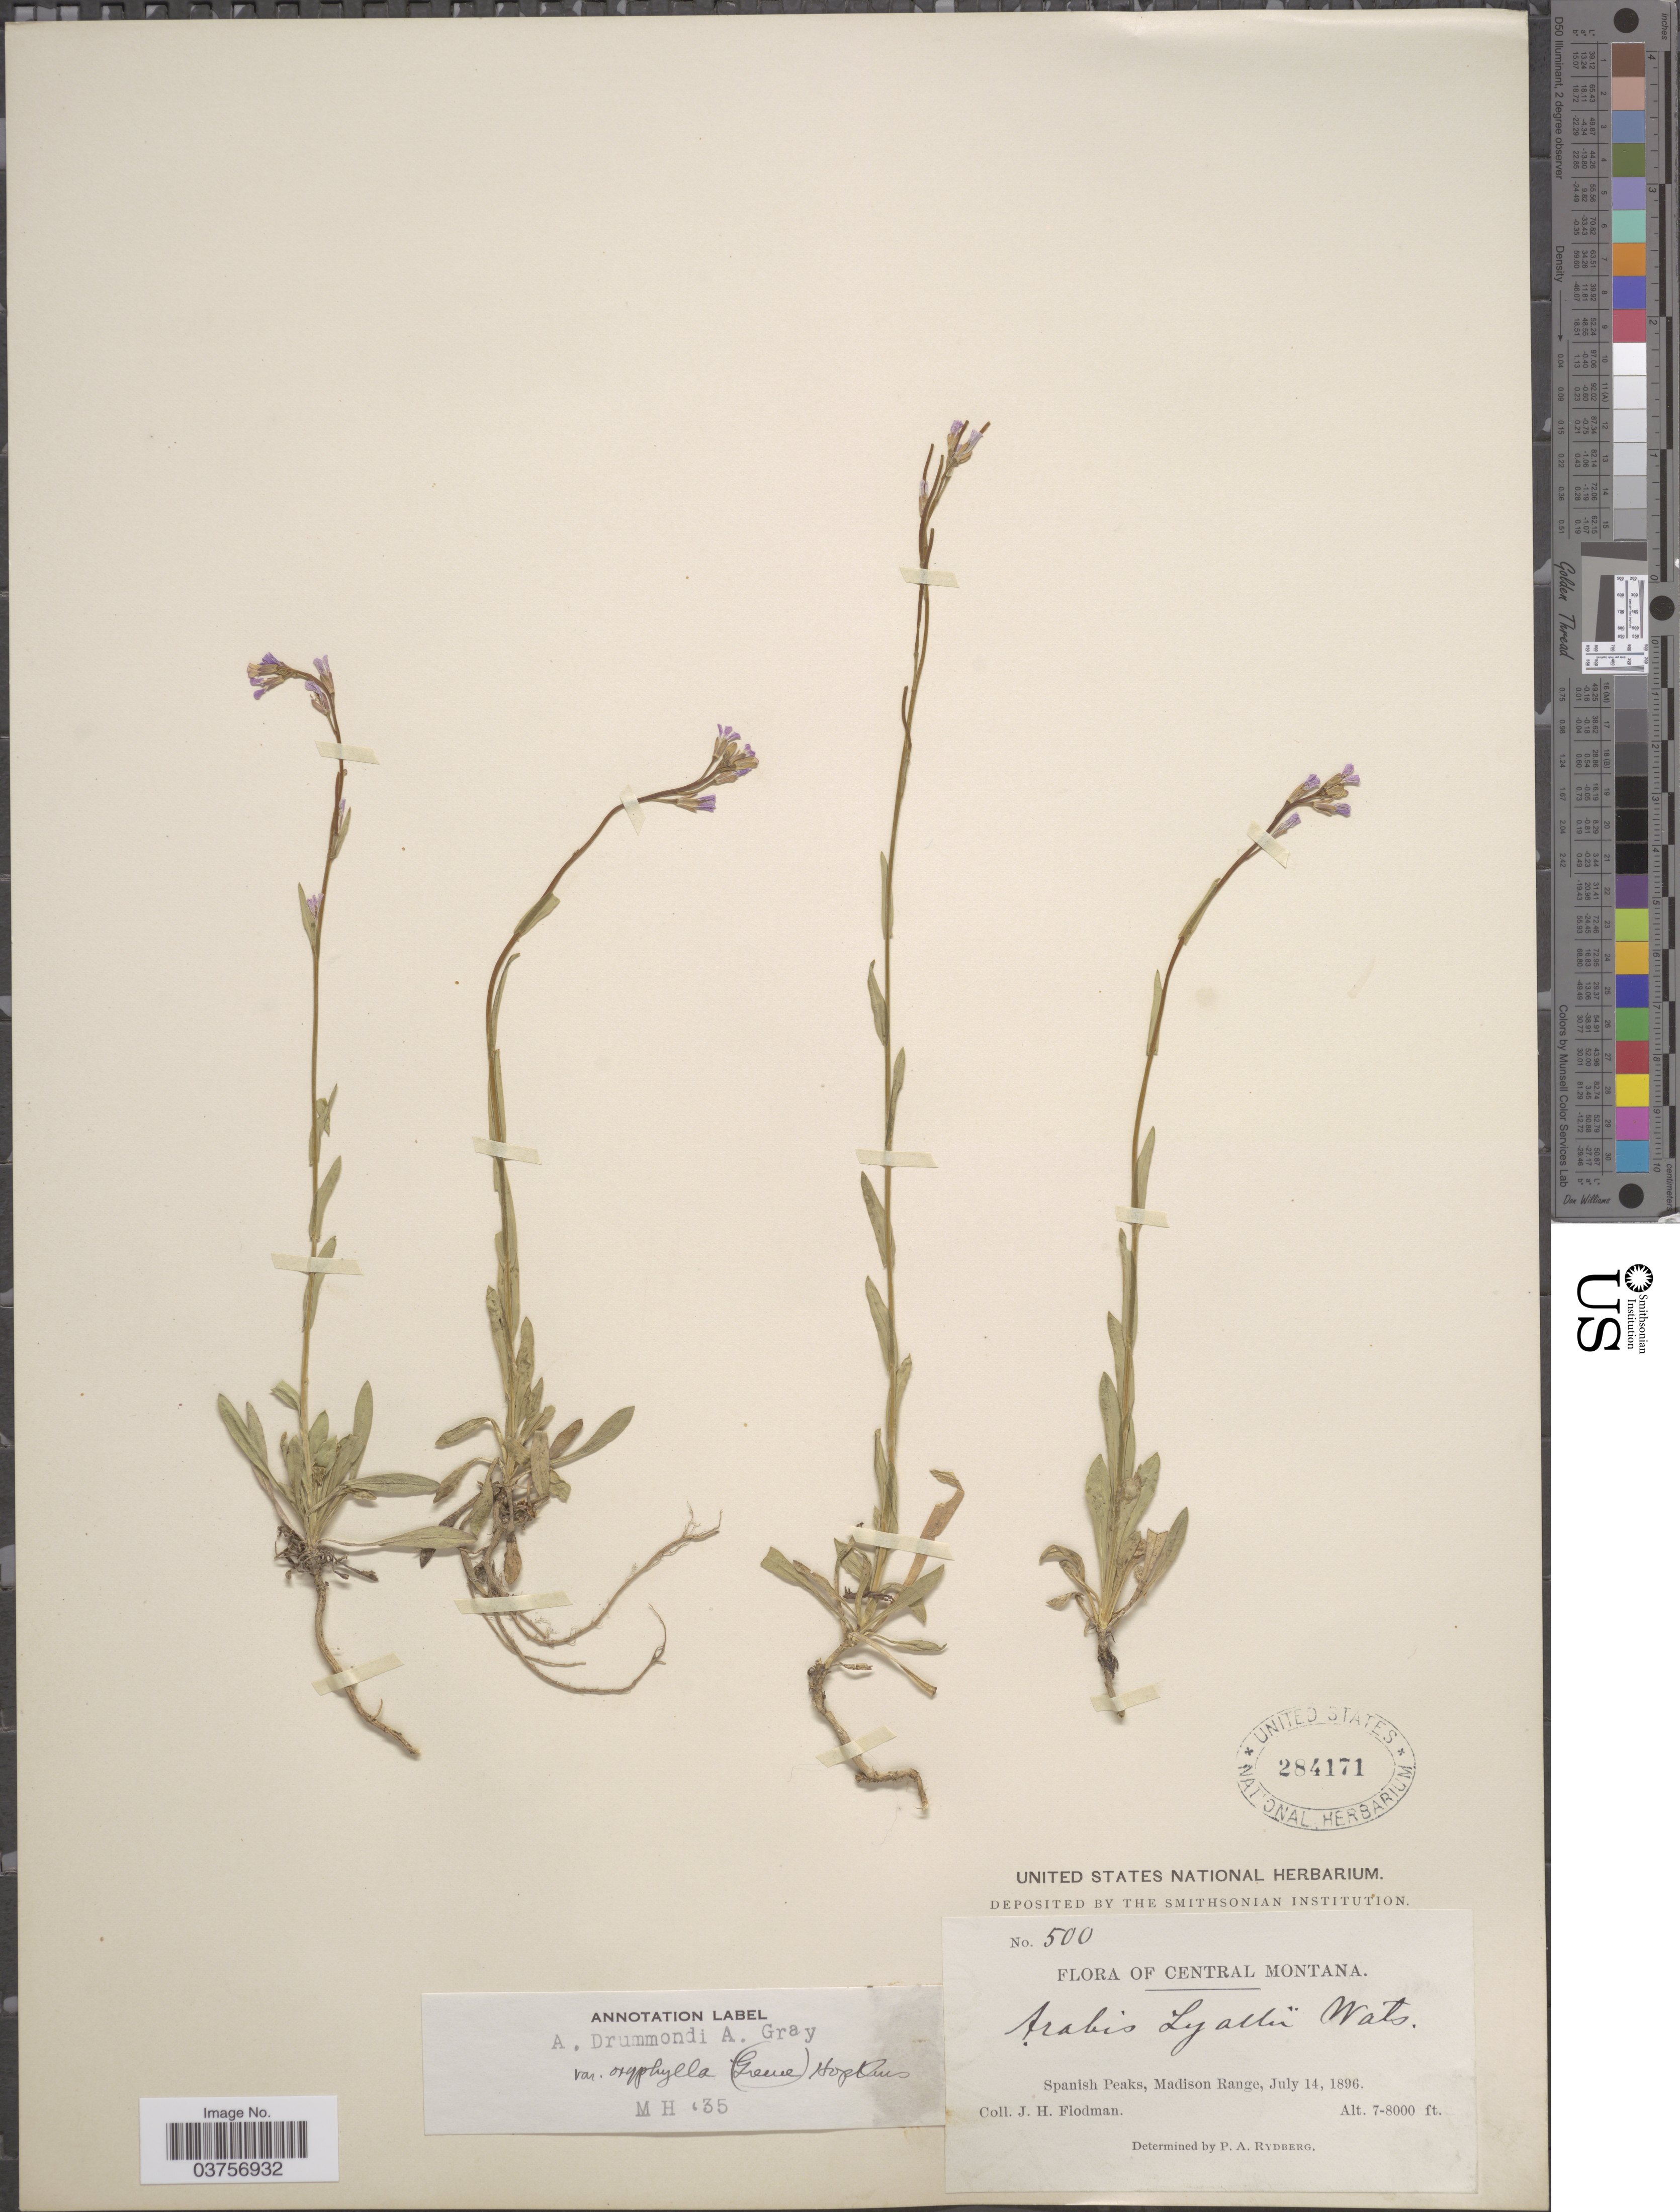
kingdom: Plantae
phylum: Tracheophyta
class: Magnoliopsida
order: Brassicales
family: Brassicaceae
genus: Arabis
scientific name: Arabis drummondii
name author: A. Gray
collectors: J. Flodman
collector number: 500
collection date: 1896-07-14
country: United States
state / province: Montana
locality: Central Montana. Spanish Peaks, Madison Range.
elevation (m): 2134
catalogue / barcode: US 284171